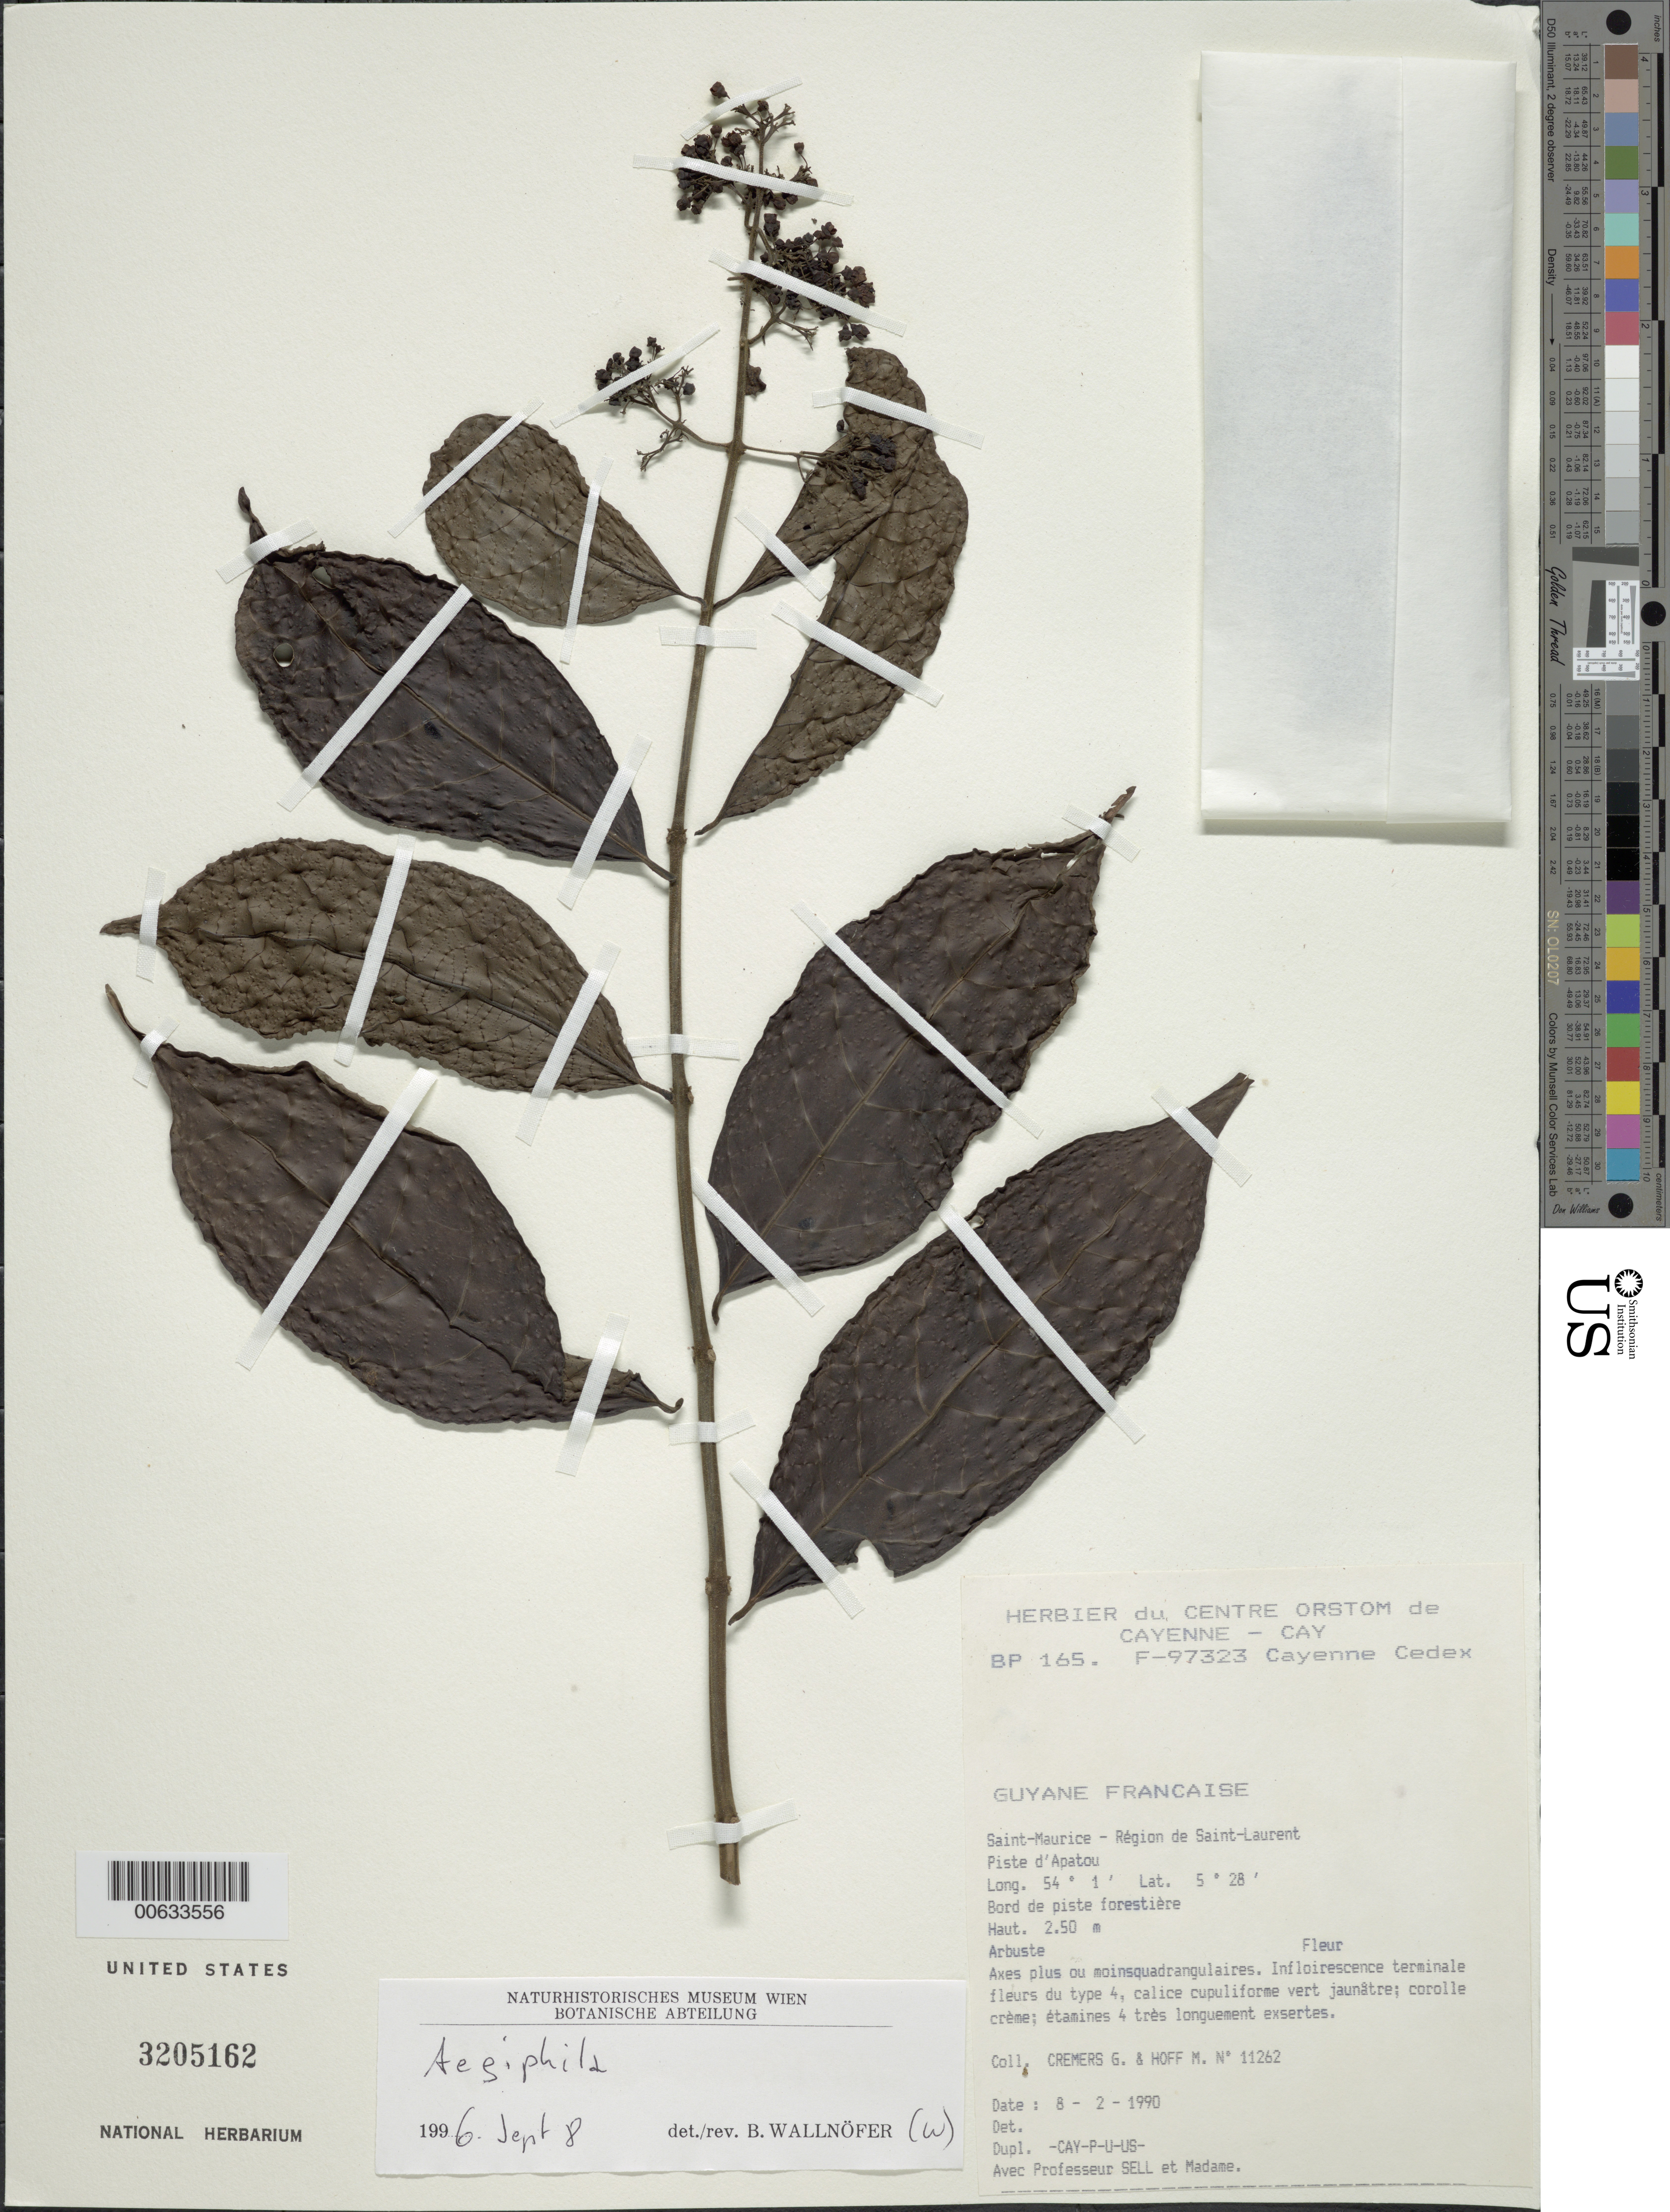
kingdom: Plantae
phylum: Tracheophyta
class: Magnoliopsida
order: Lamiales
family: Lamiaceae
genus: Aegiphila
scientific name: Aegiphila sp.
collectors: G. Cremers & M. Hoff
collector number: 11262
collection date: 1990-02-08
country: French Guiana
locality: Guyane Francaise, Saint-Maurice, Région de Saint-Laurent, Piste d'Apatou.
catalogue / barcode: US 3205162